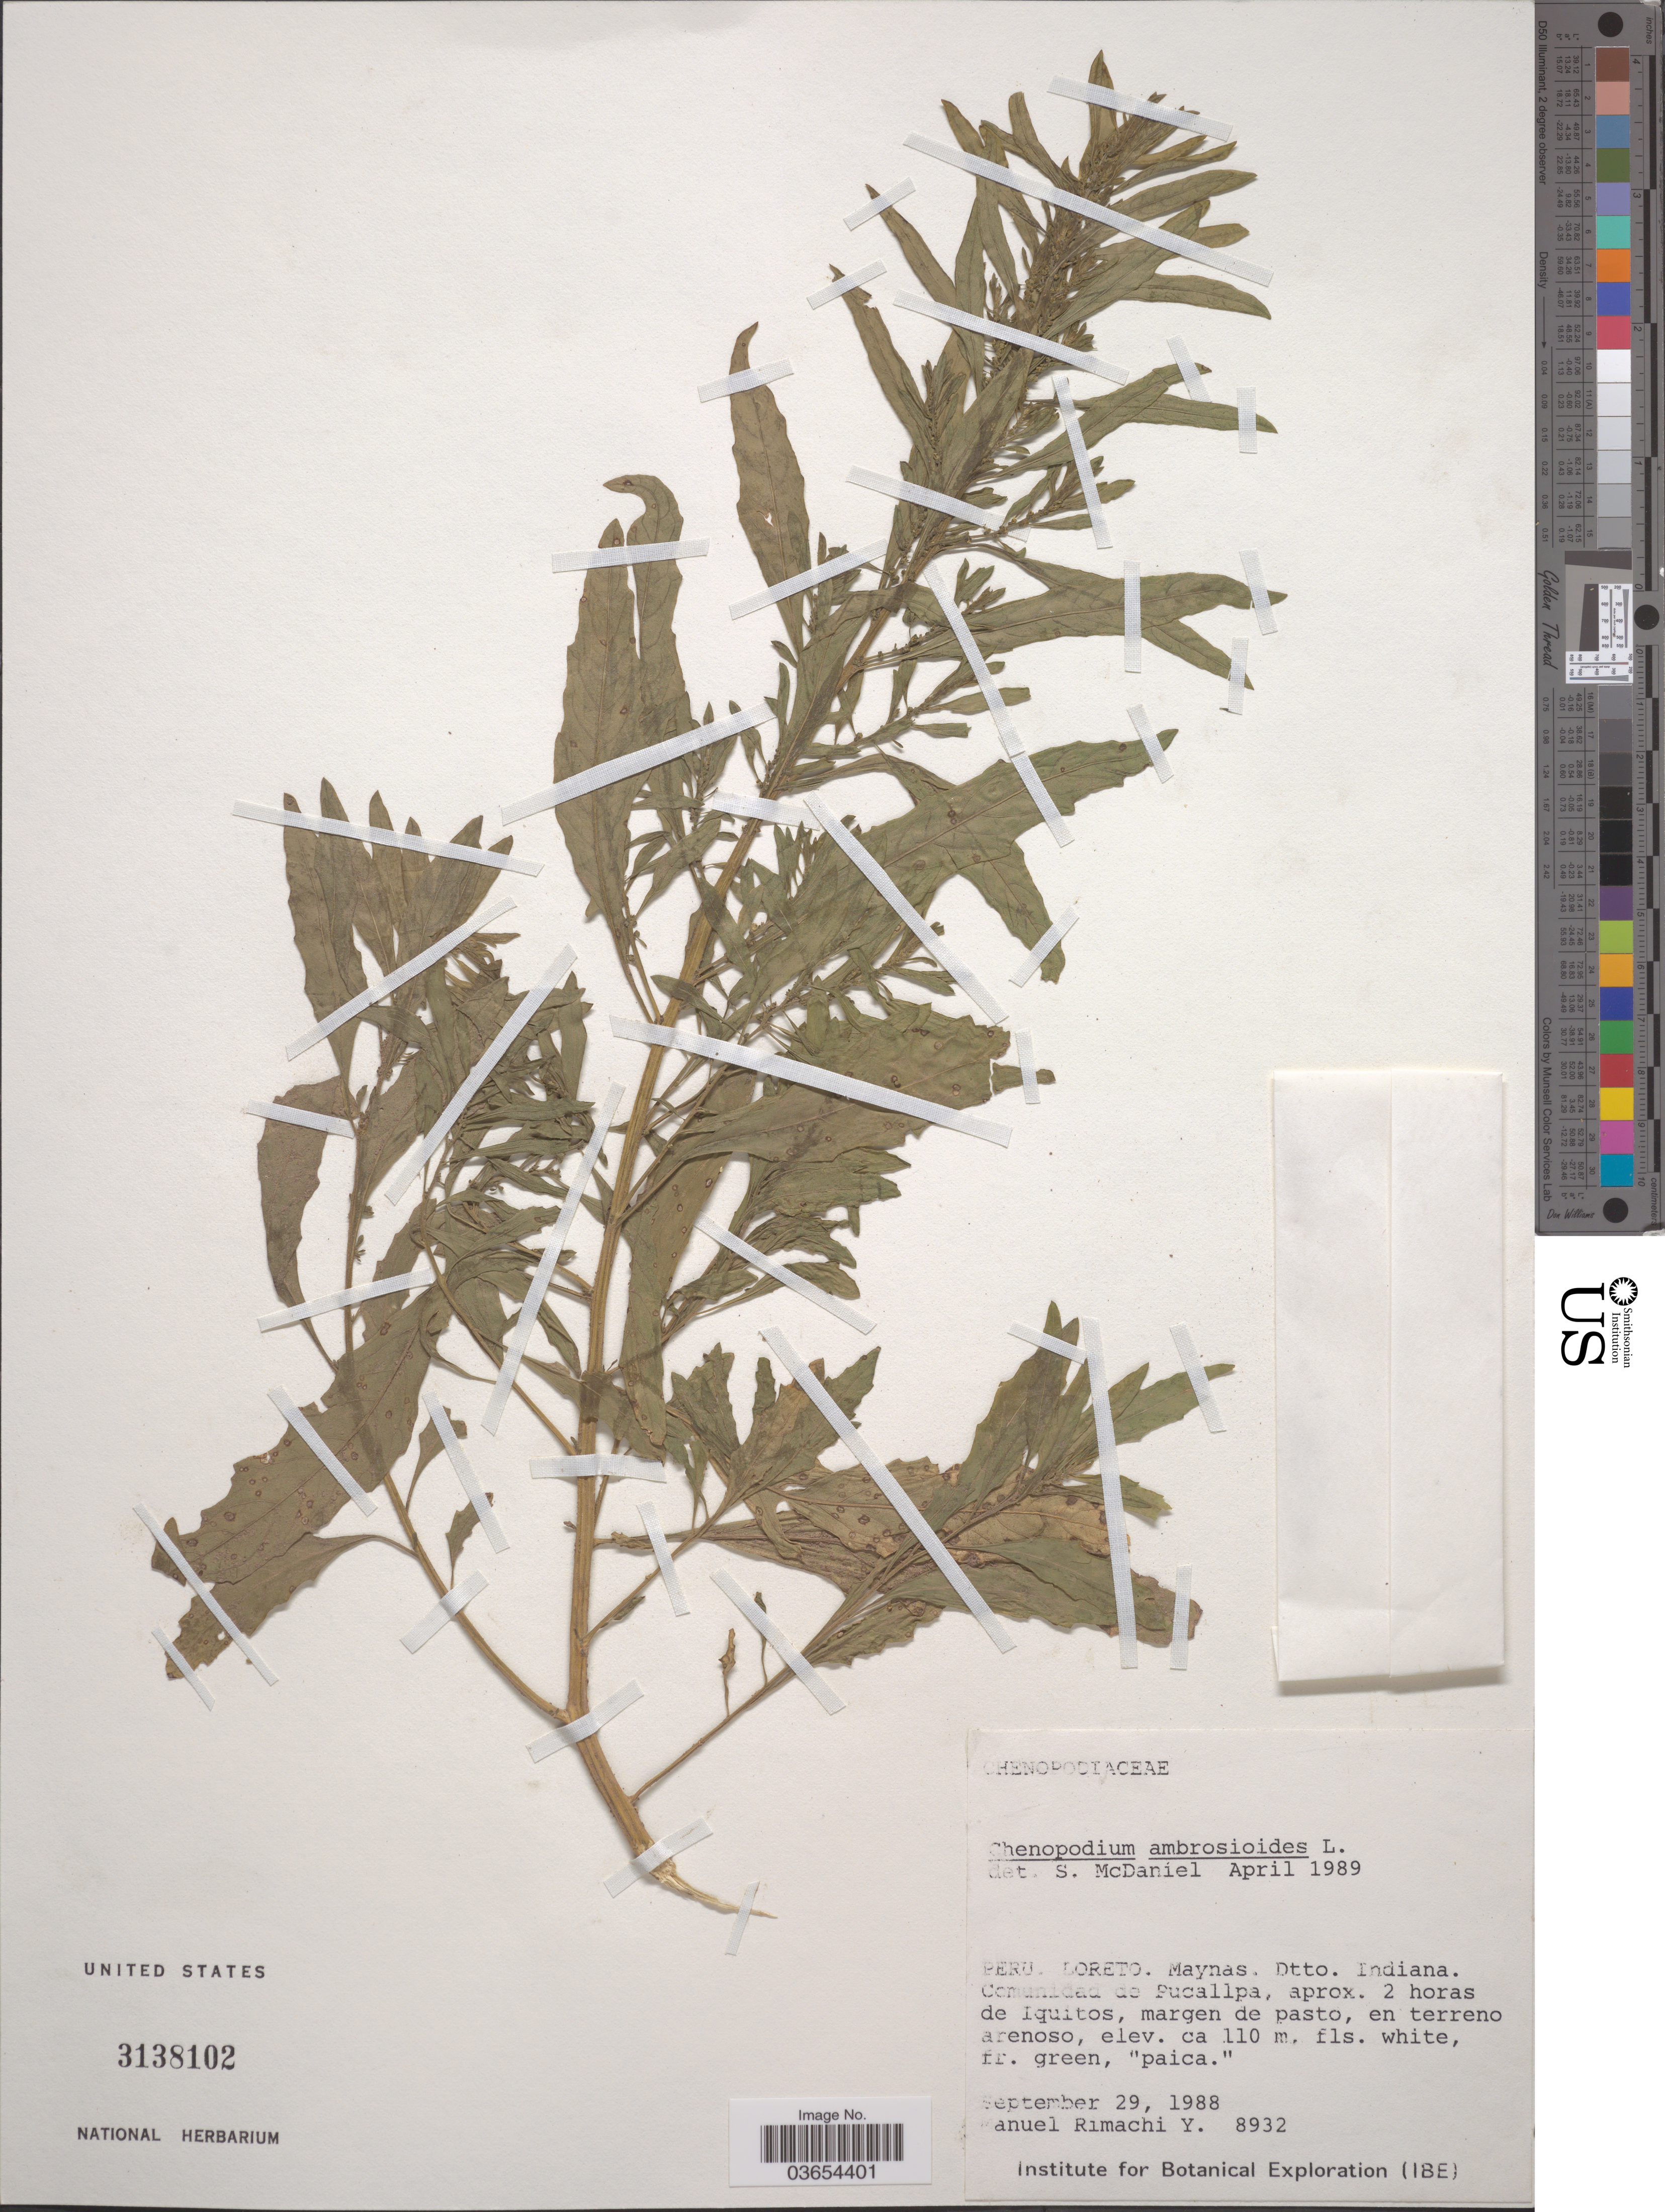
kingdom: Plantae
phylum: Tracheophyta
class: Magnoliopsida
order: Caryophyllales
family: Amaranthaceae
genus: Chenopodium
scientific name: Chenopodium ambrosioides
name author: L.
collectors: M. Rimachi Y.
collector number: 8932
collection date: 1988-09-29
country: Peru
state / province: Loreto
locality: Maynas. Dtto. Indiana. Comunidad de Pucallpa, aprox. 2 horas de Iquitos.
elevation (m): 110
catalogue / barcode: US 3138102